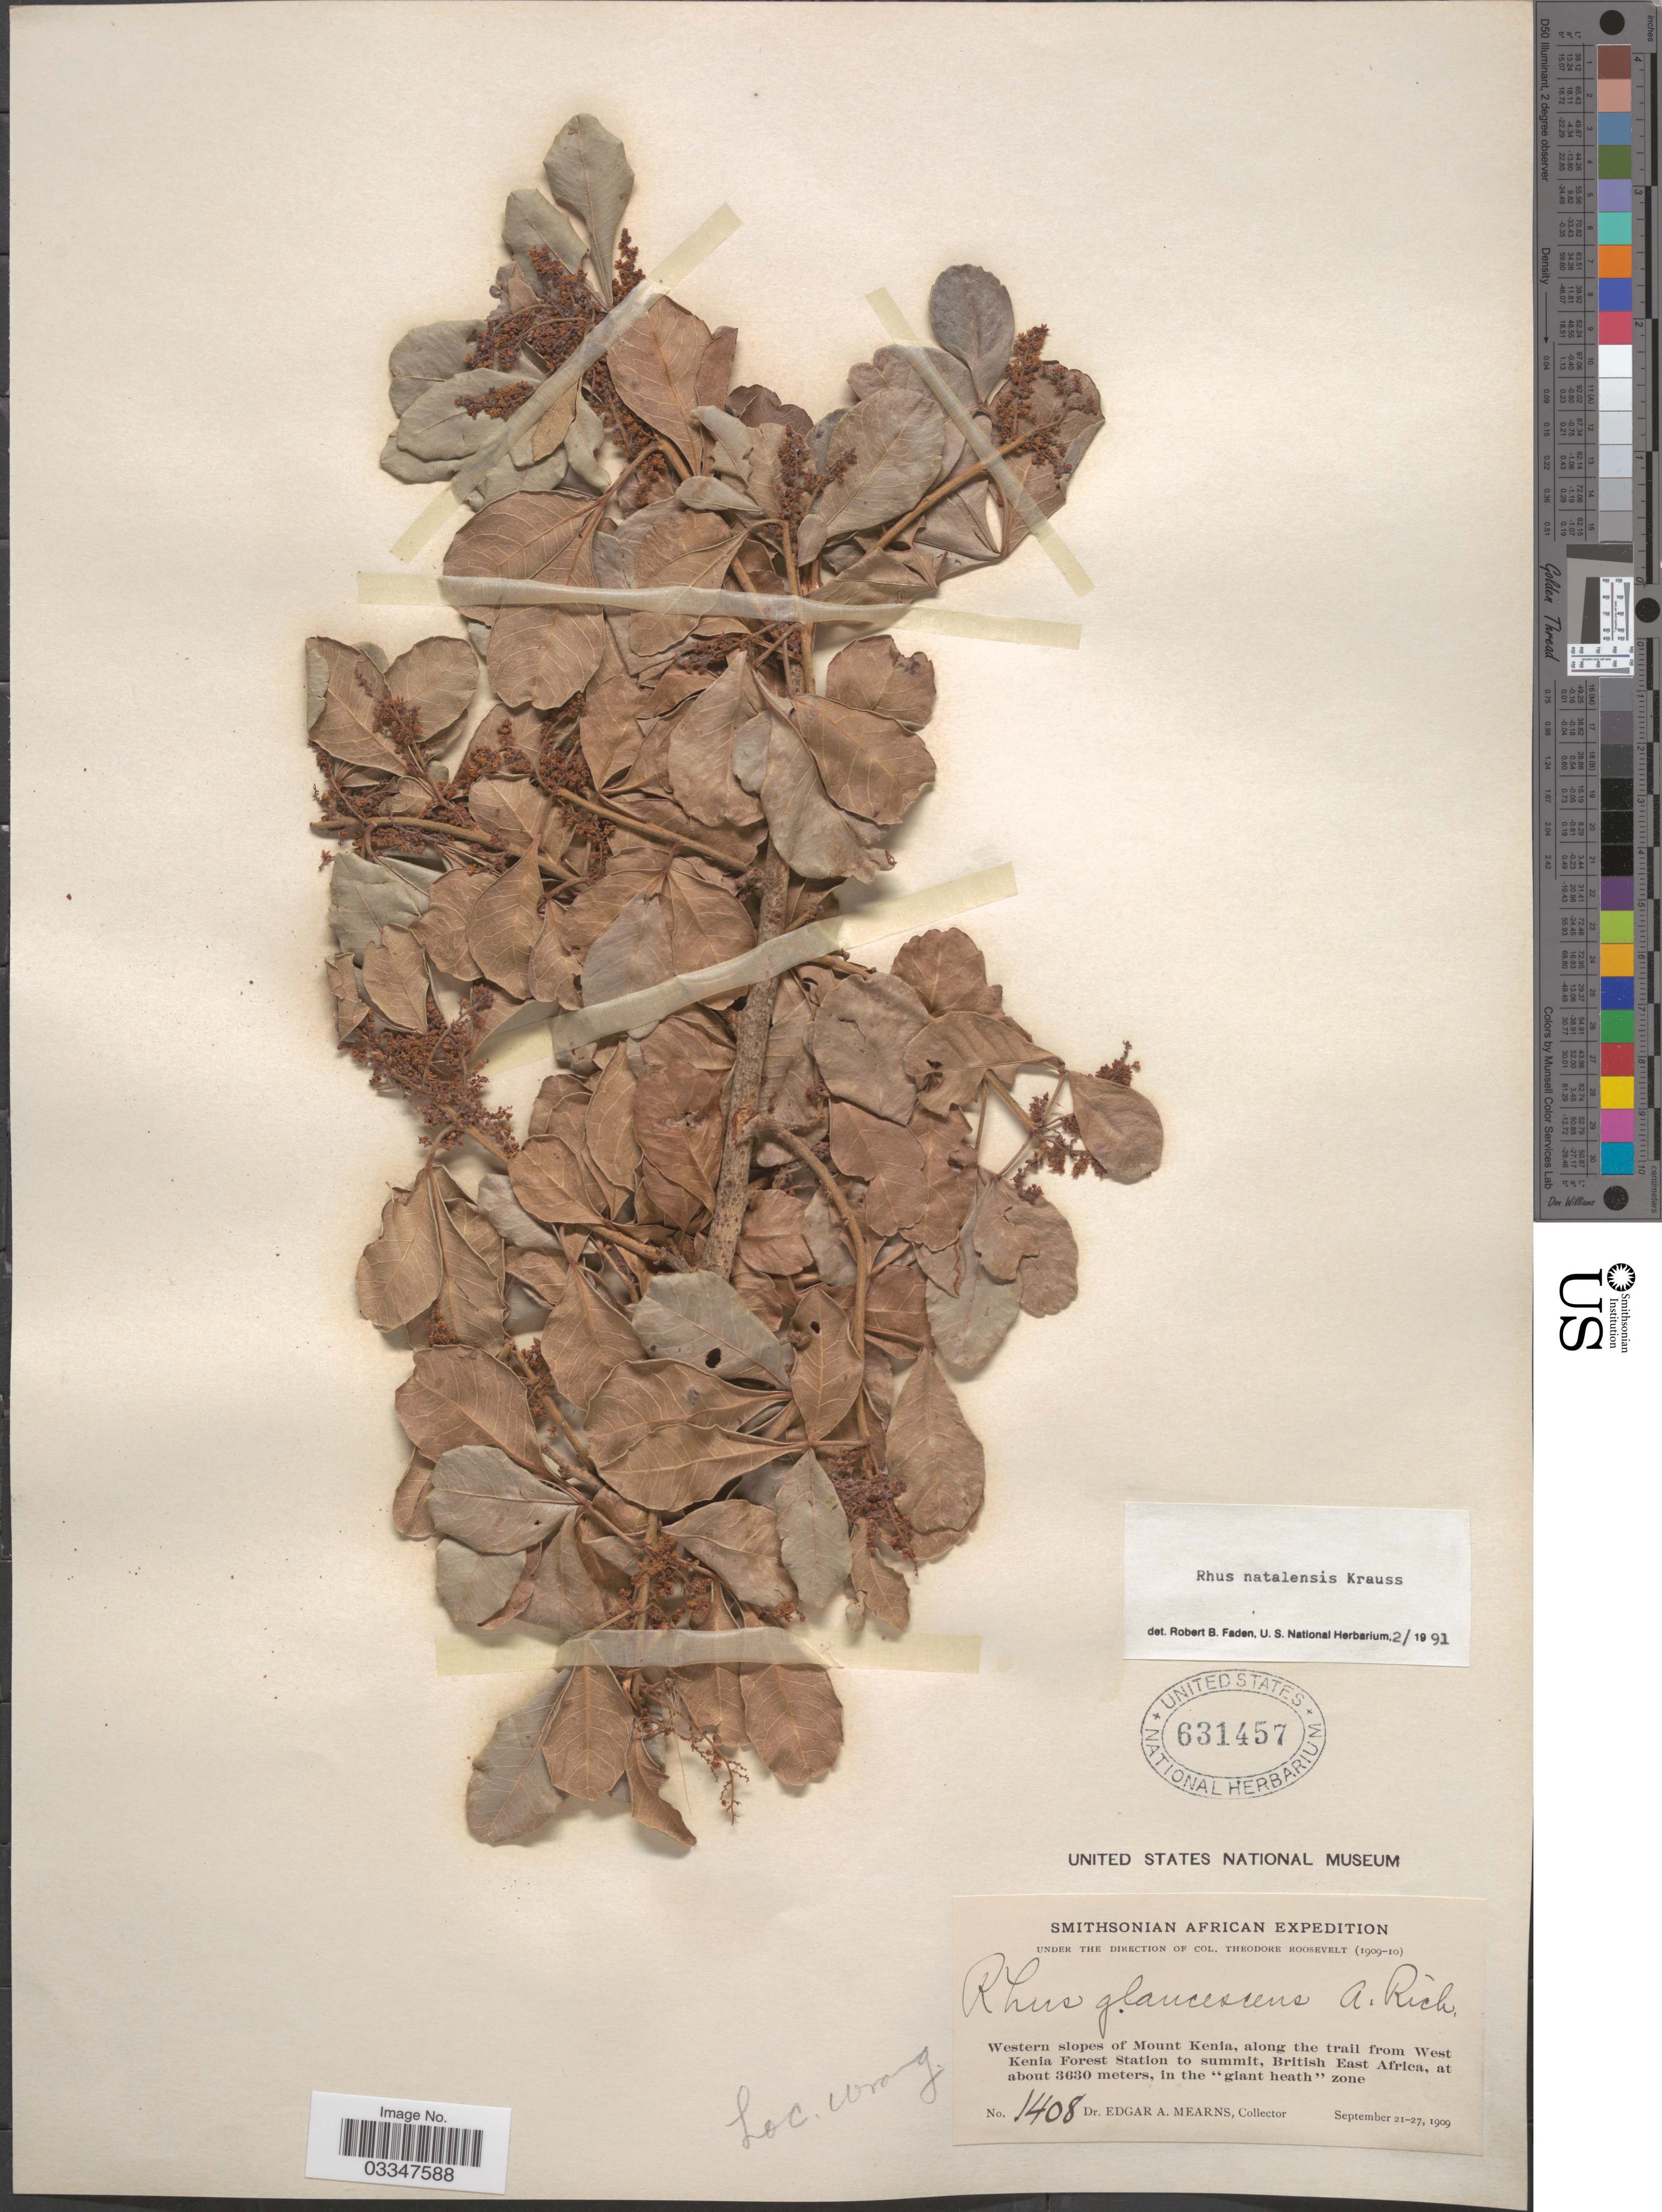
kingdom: Plantae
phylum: Tracheophyta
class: Magnoliopsida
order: Sapindales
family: Anacardiaceae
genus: Rhus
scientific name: Rhus natalensis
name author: Bernh.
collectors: E. A. Mearns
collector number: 1408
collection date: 1909-09-21/1909-09-27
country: Kenya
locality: Western slopes of Mount Kenia, along the trail from West Kenia Forest Station to summit, British East Africa, in the "giant heath" zone. Loc.Wrong.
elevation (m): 3630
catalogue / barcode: US 631457